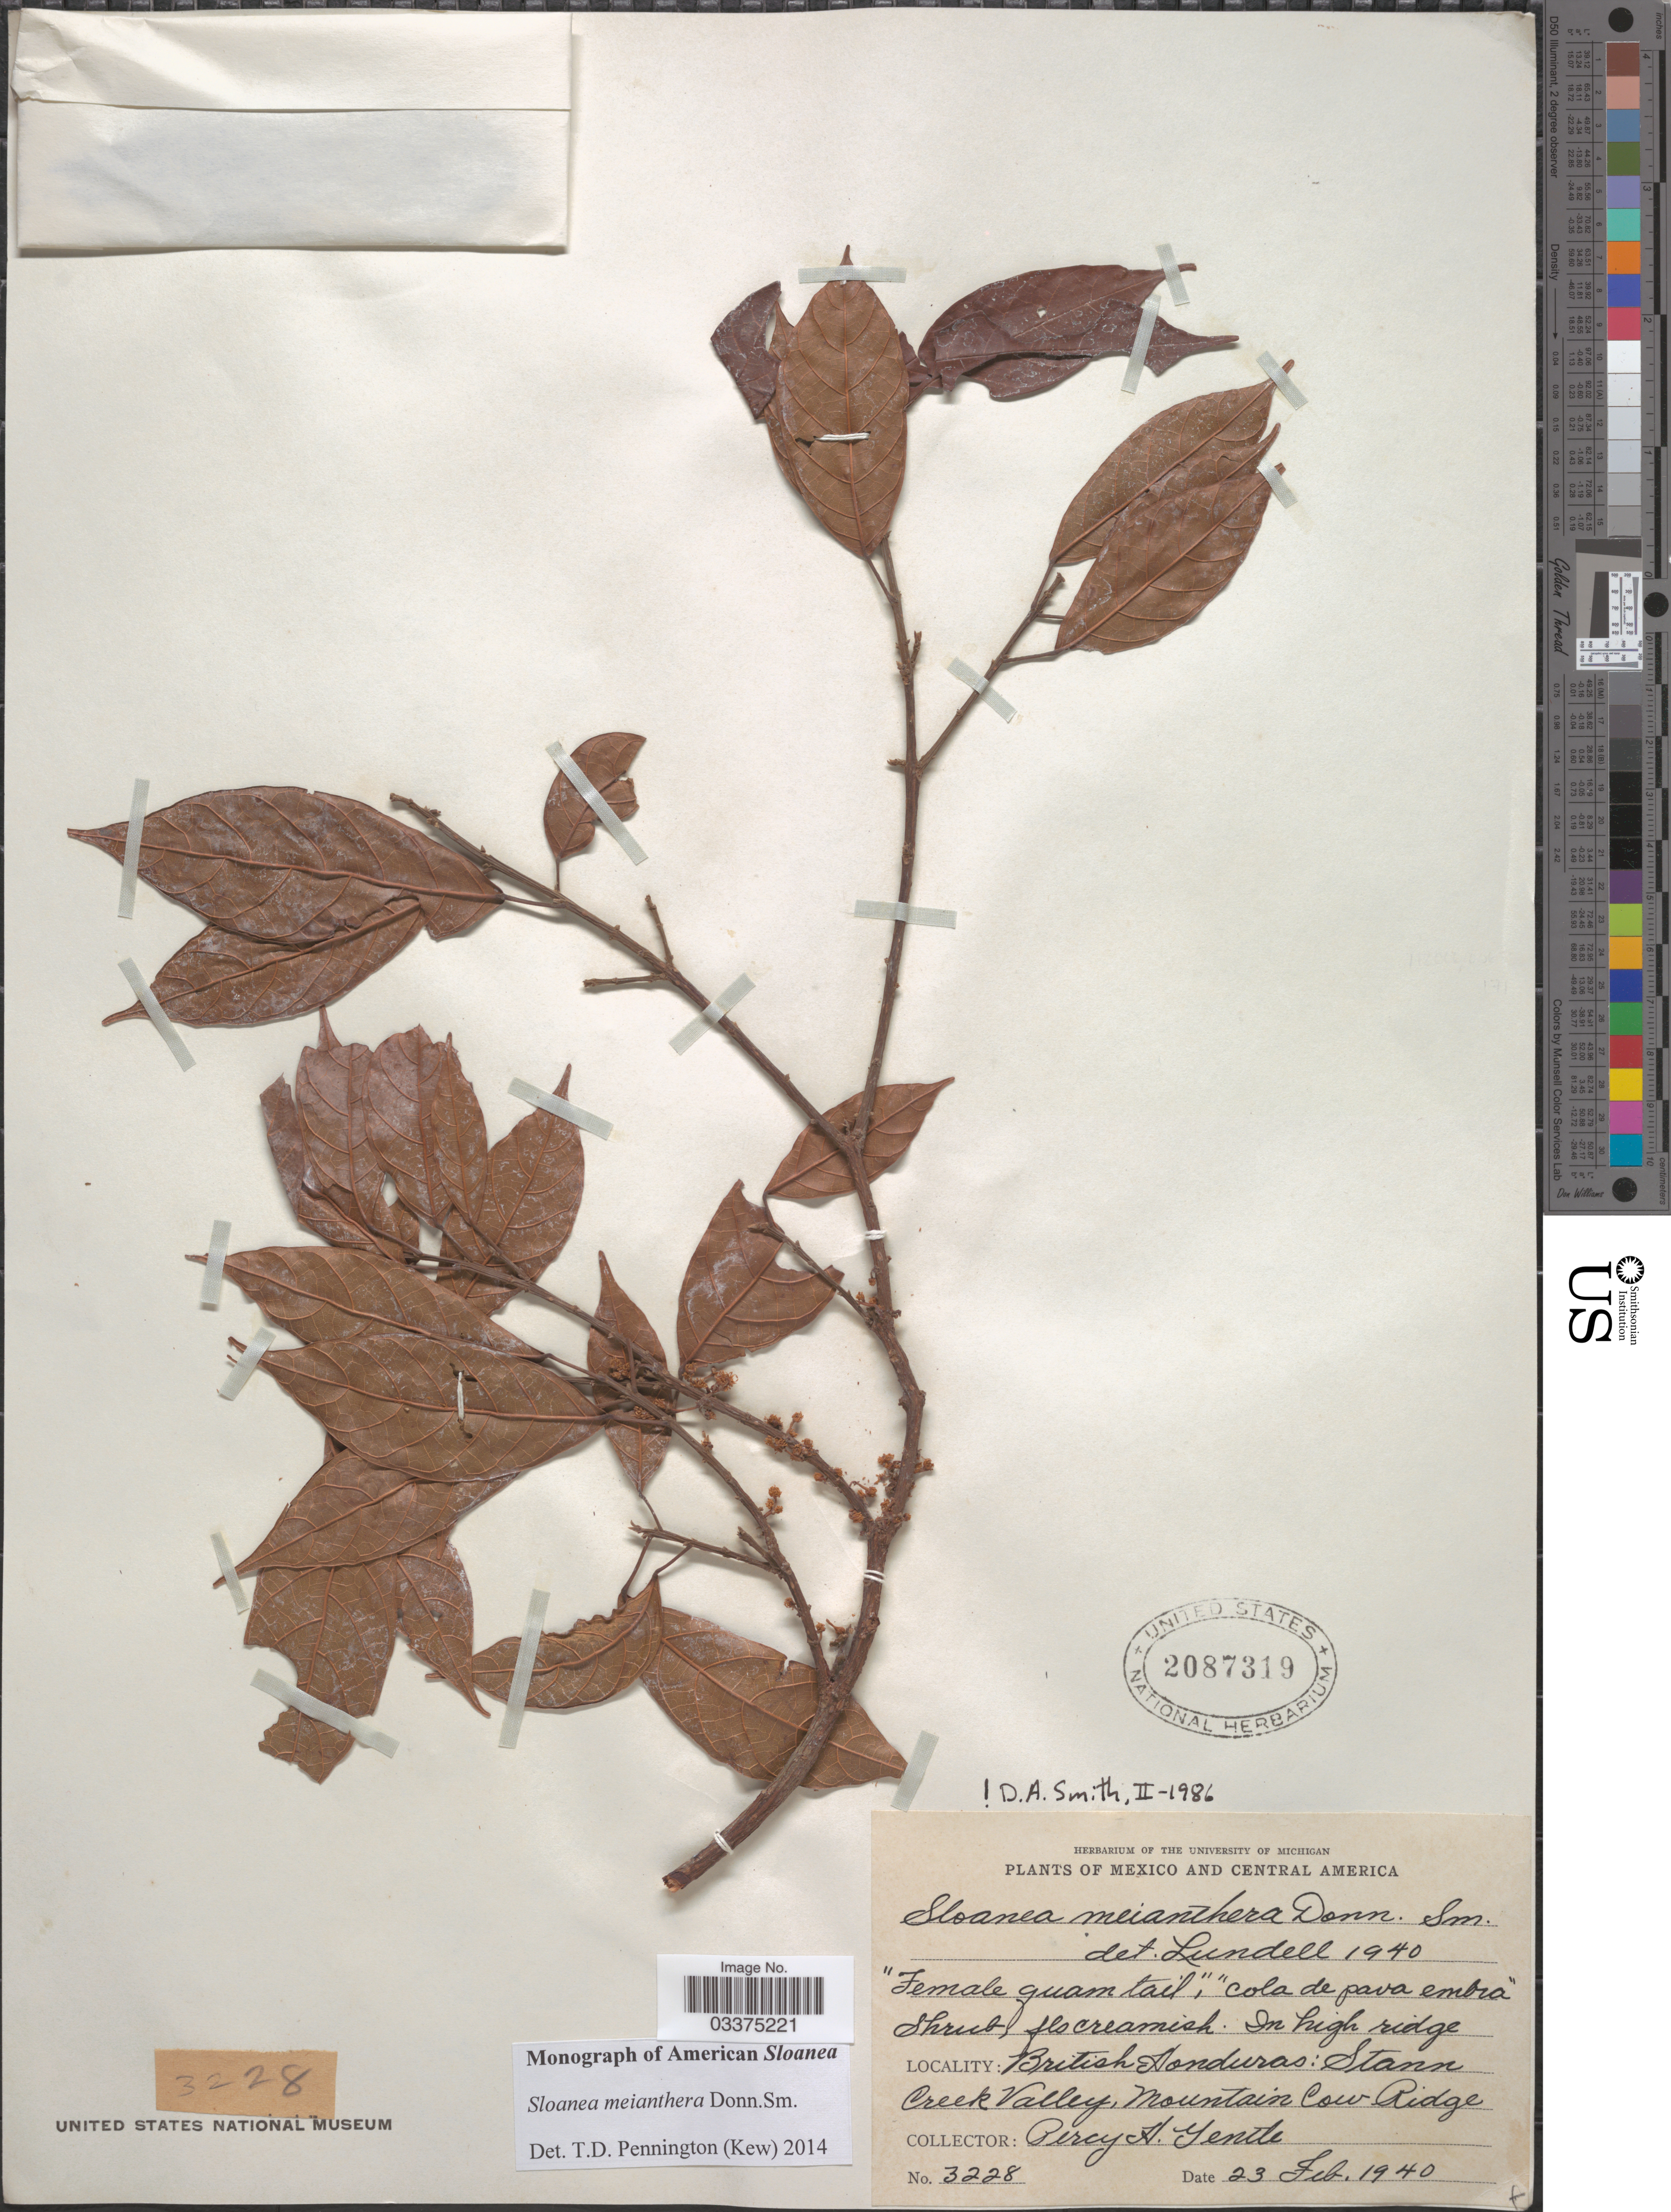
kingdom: Plantae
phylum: Tracheophyta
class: Magnoliopsida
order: Oxalidales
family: Elaeocarpaceae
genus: Sloanea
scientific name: Sloanea meianthera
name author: Donn. Sm.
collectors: P. H. Gentle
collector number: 3228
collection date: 1940-02-23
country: Belize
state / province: Stann Creek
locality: British Honduras: Stann Creek Valley, Mountain Cow Ridge.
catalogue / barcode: US 2087319